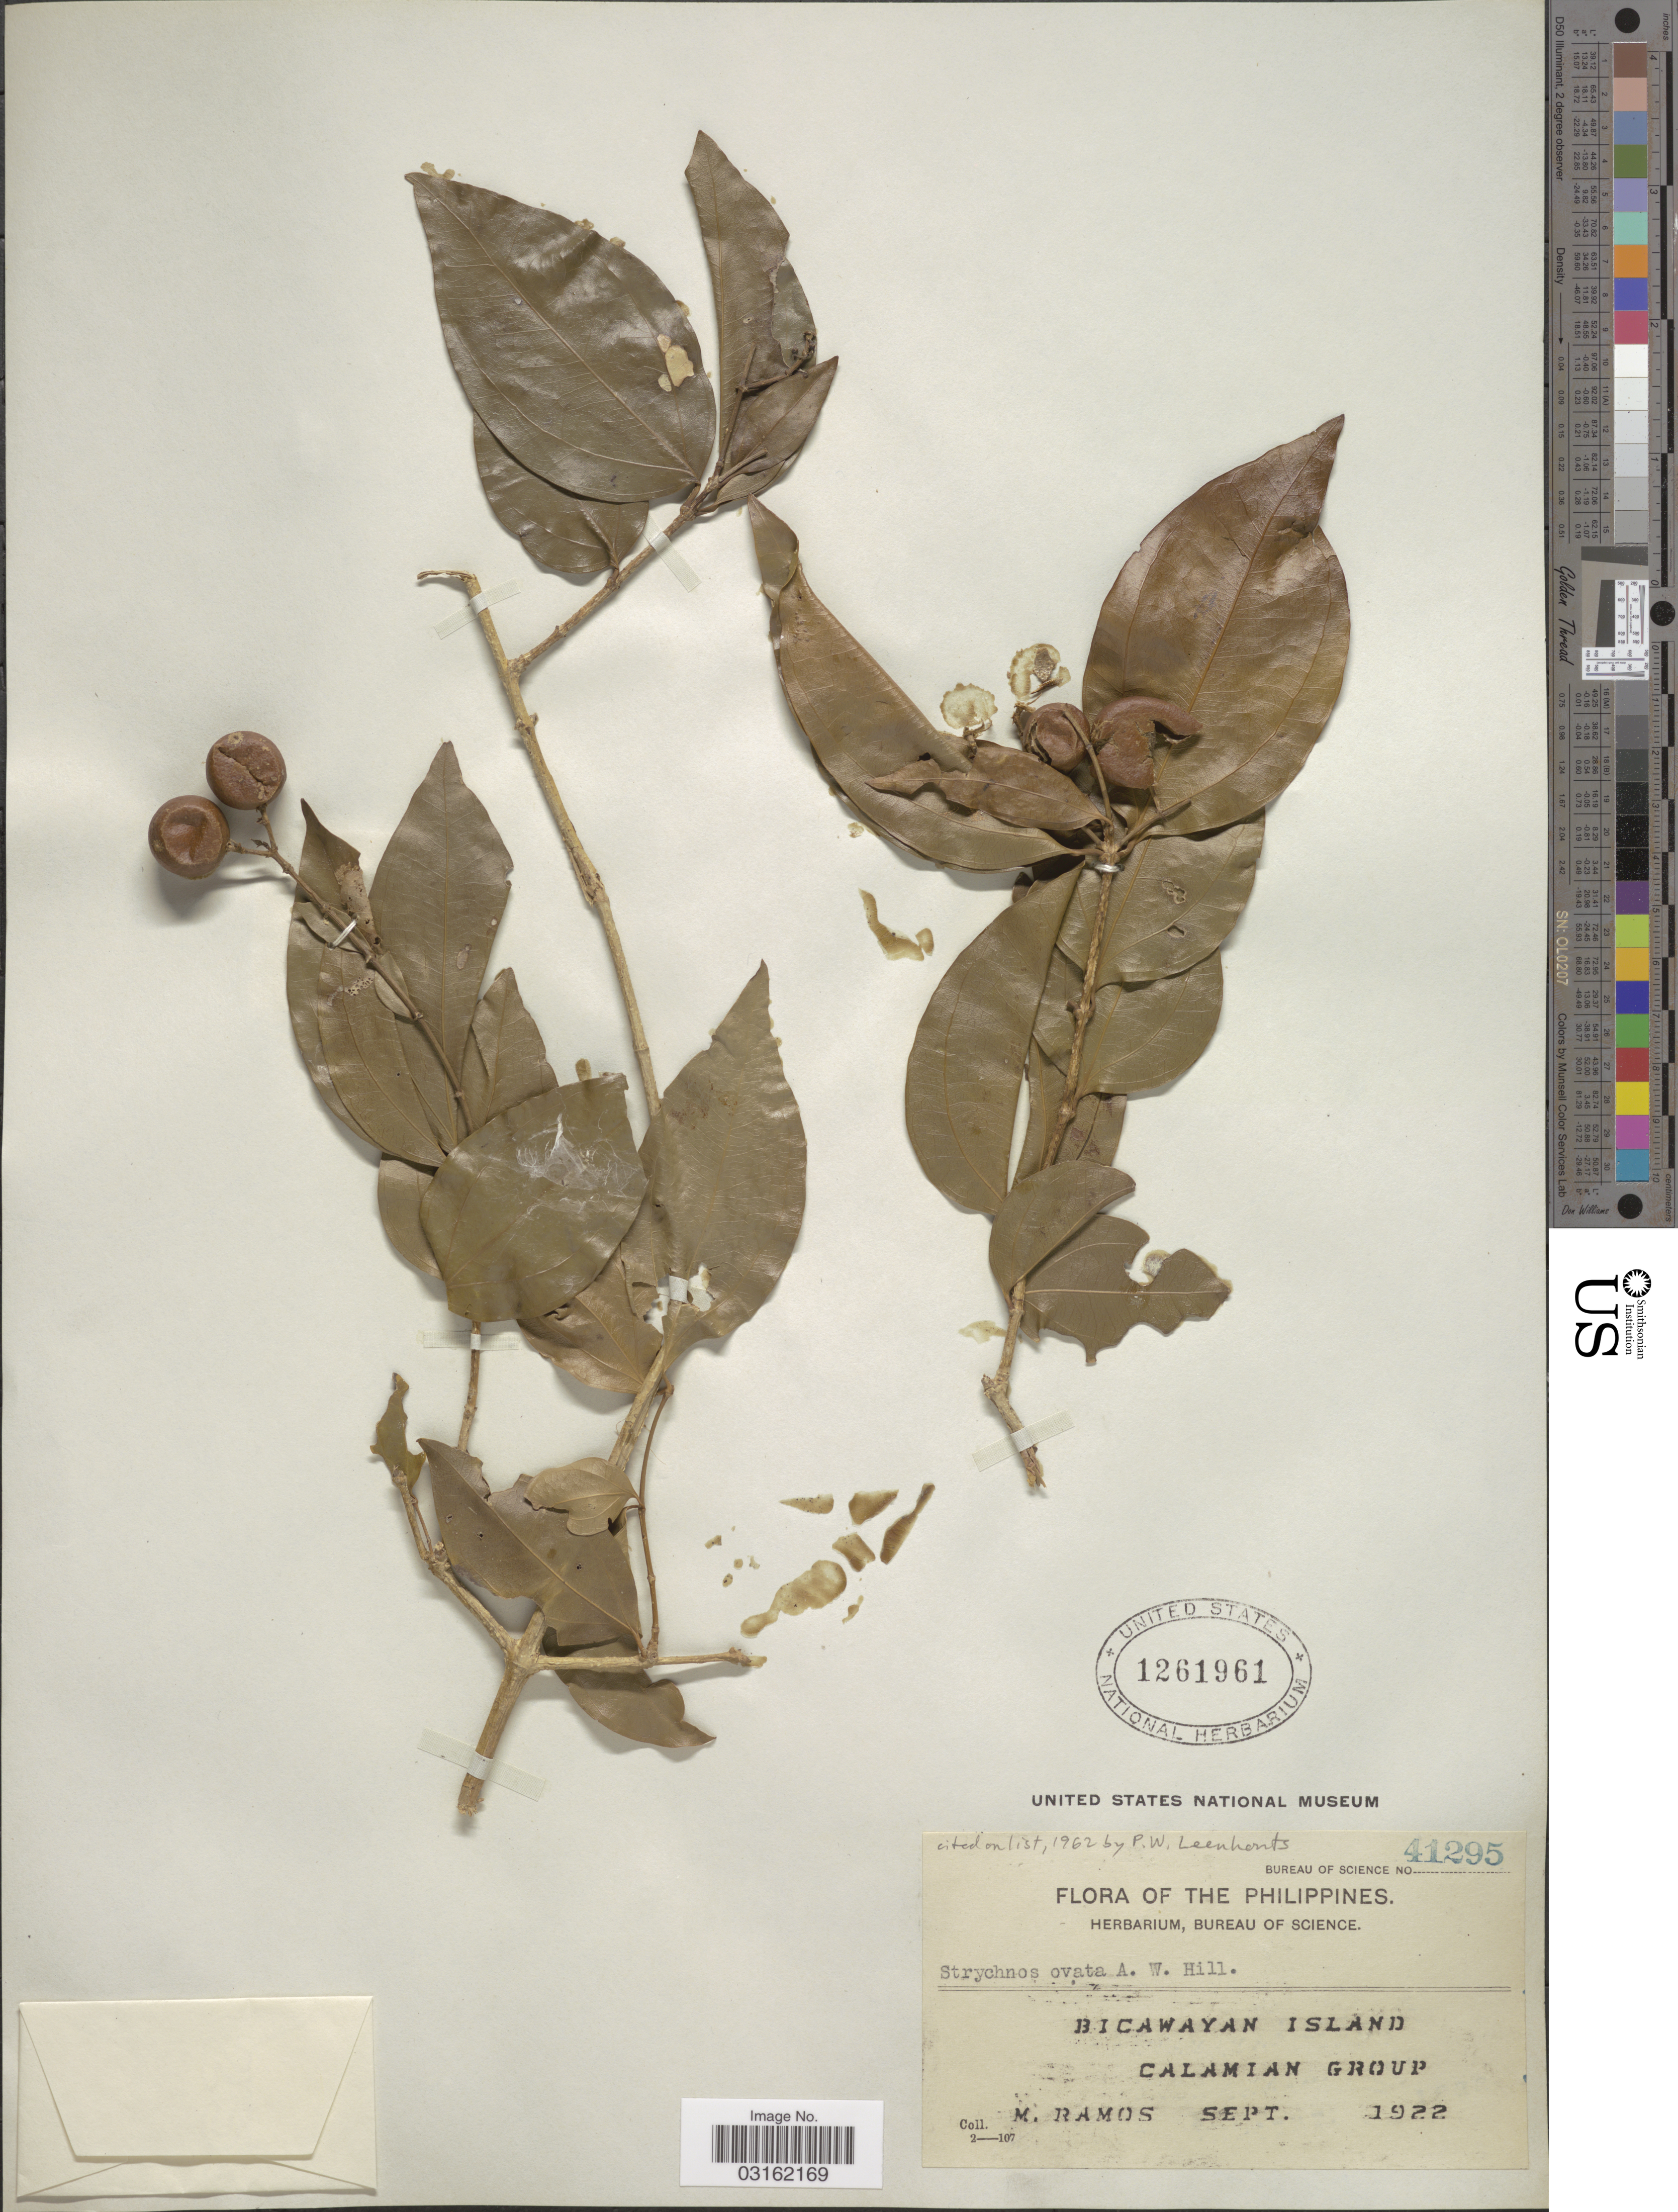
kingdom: Plantae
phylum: Tracheophyta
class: Magnoliopsida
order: Gentianales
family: Loganiaceae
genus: Strychnos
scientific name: Strychnos ovata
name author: A.W. Hill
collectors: M. Ramos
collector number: Bureau of science 41295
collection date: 1922-09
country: Philippines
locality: Bicawayan Island, Calamian Group.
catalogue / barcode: US 1261961